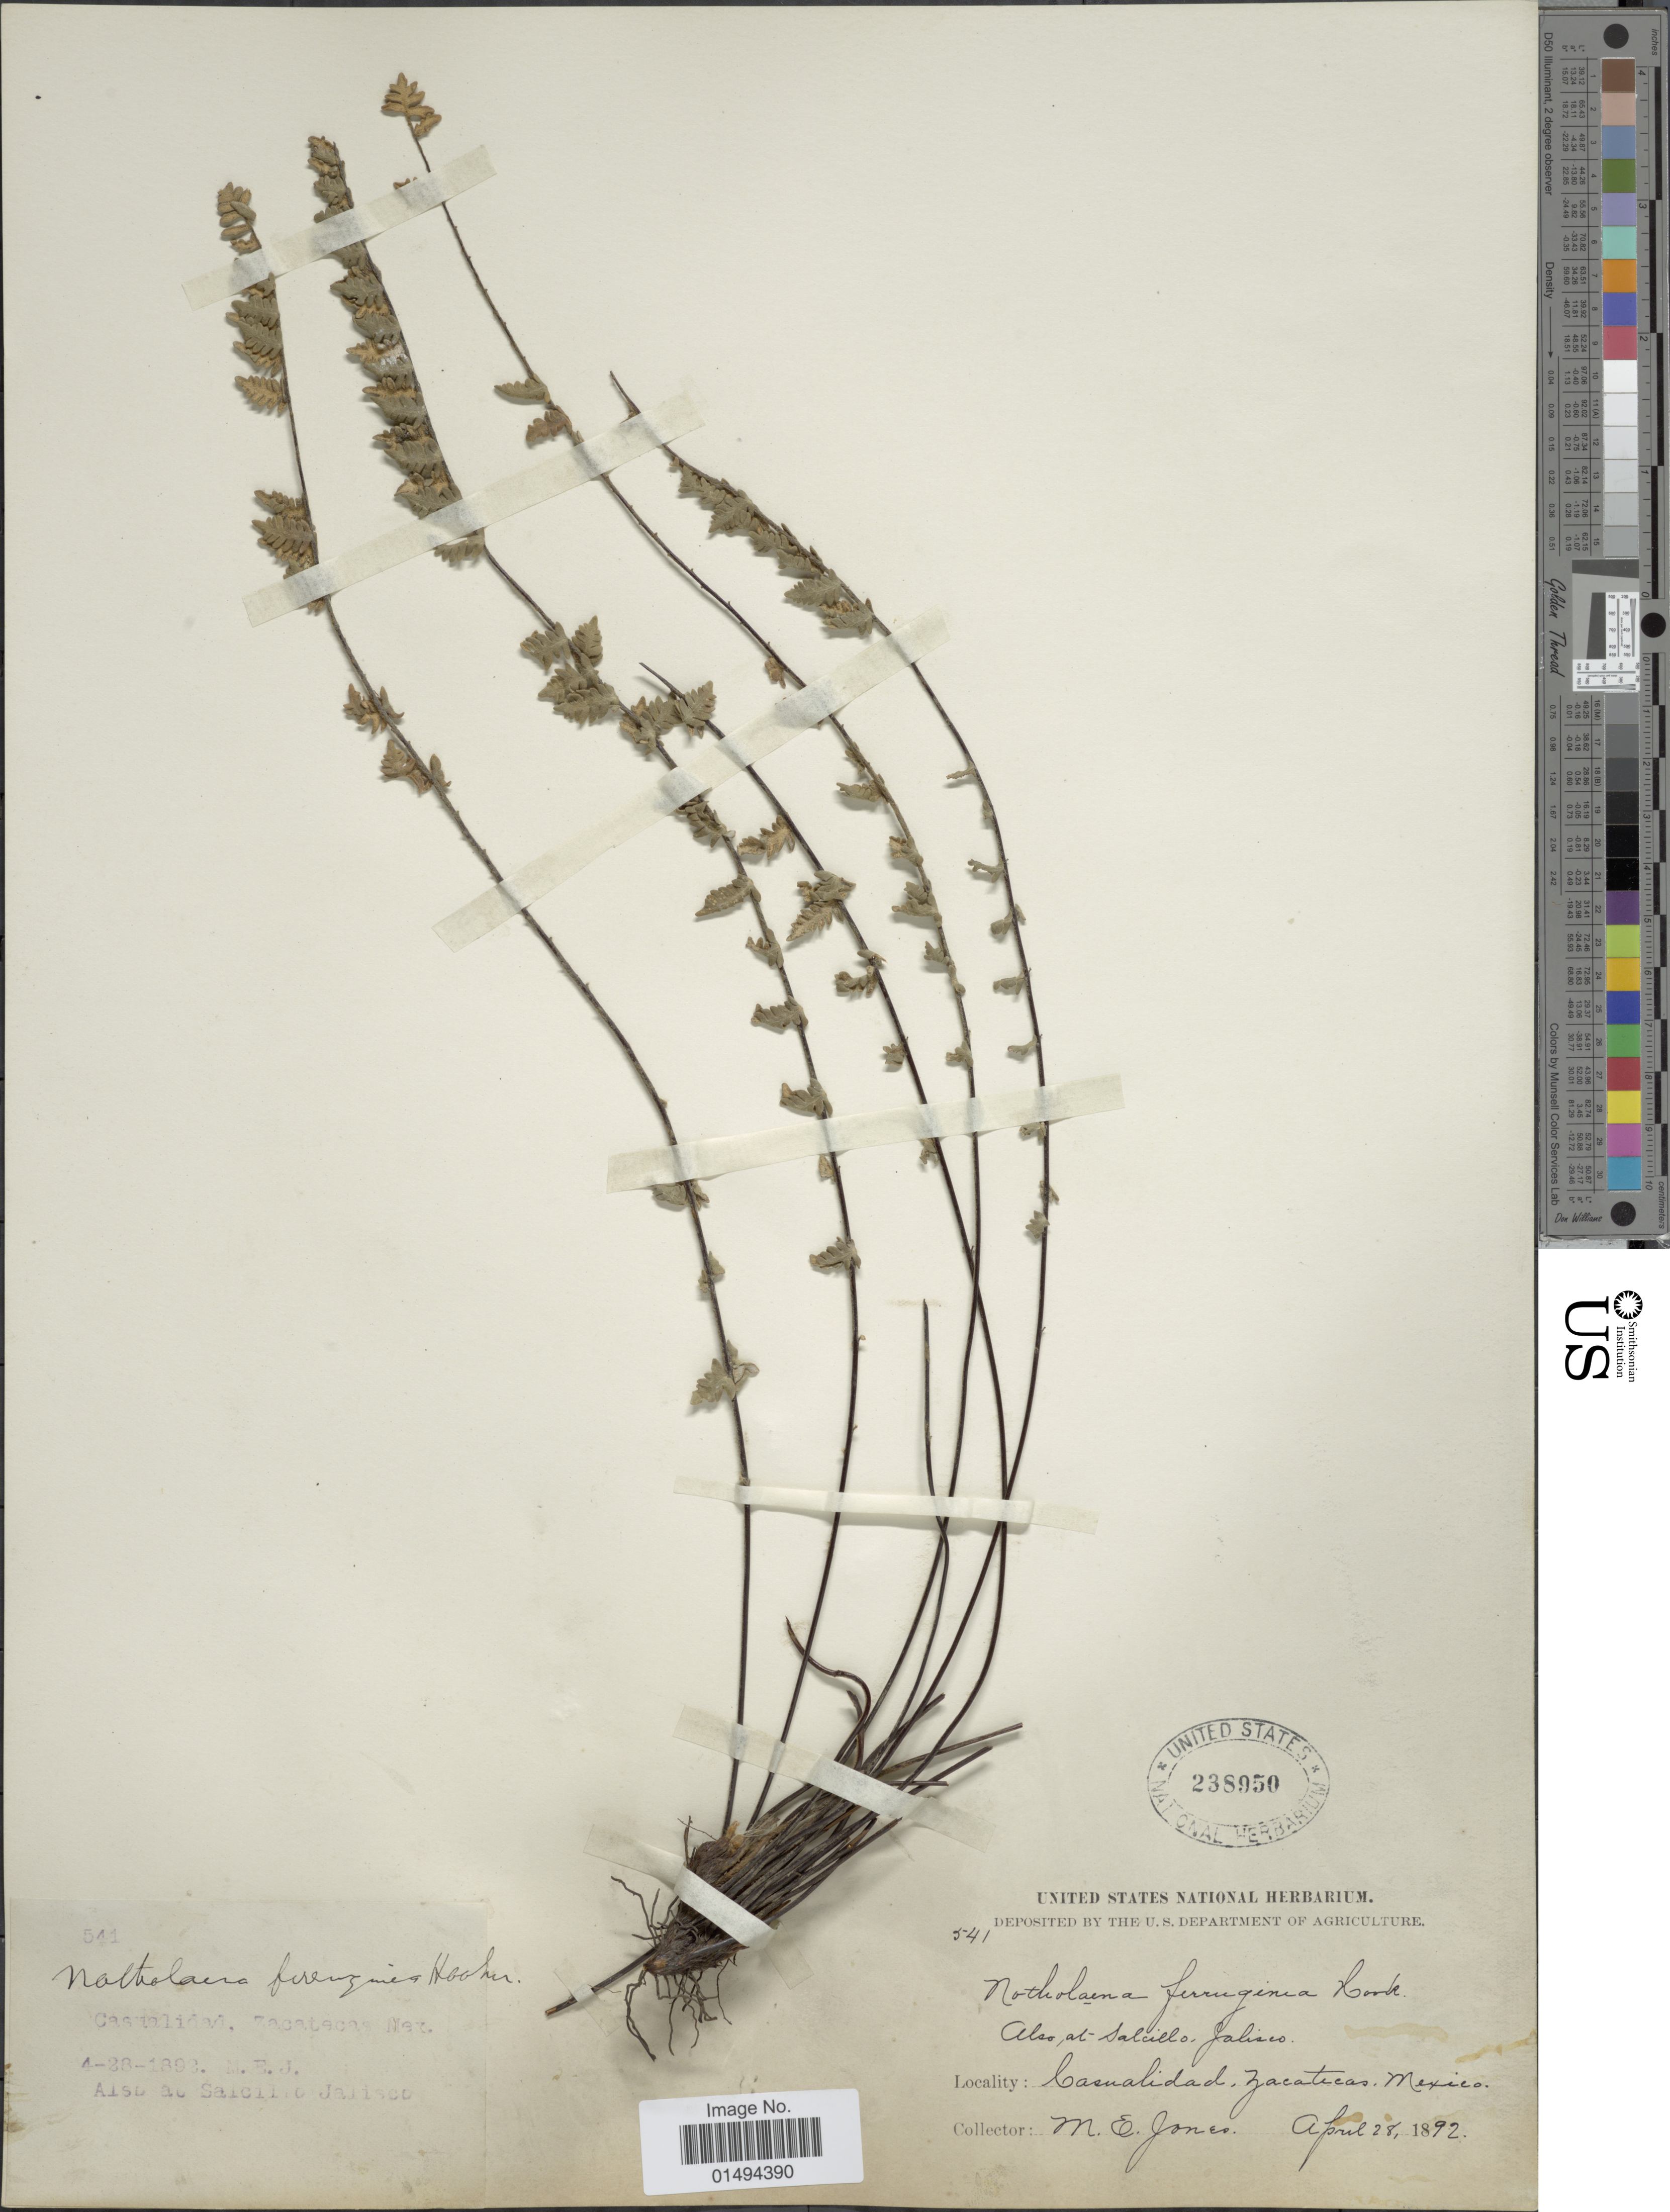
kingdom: Plantae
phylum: Tracheophyta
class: Polypodiopsida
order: Polypodiales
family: Pteridaceae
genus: Myriopteris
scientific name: Myriopteris aurea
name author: (Poir.) Grusz & Windham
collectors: M. E. Jones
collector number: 541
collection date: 1892-04-28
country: Mexico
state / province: Zacatecas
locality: Casualidad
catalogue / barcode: US 238950